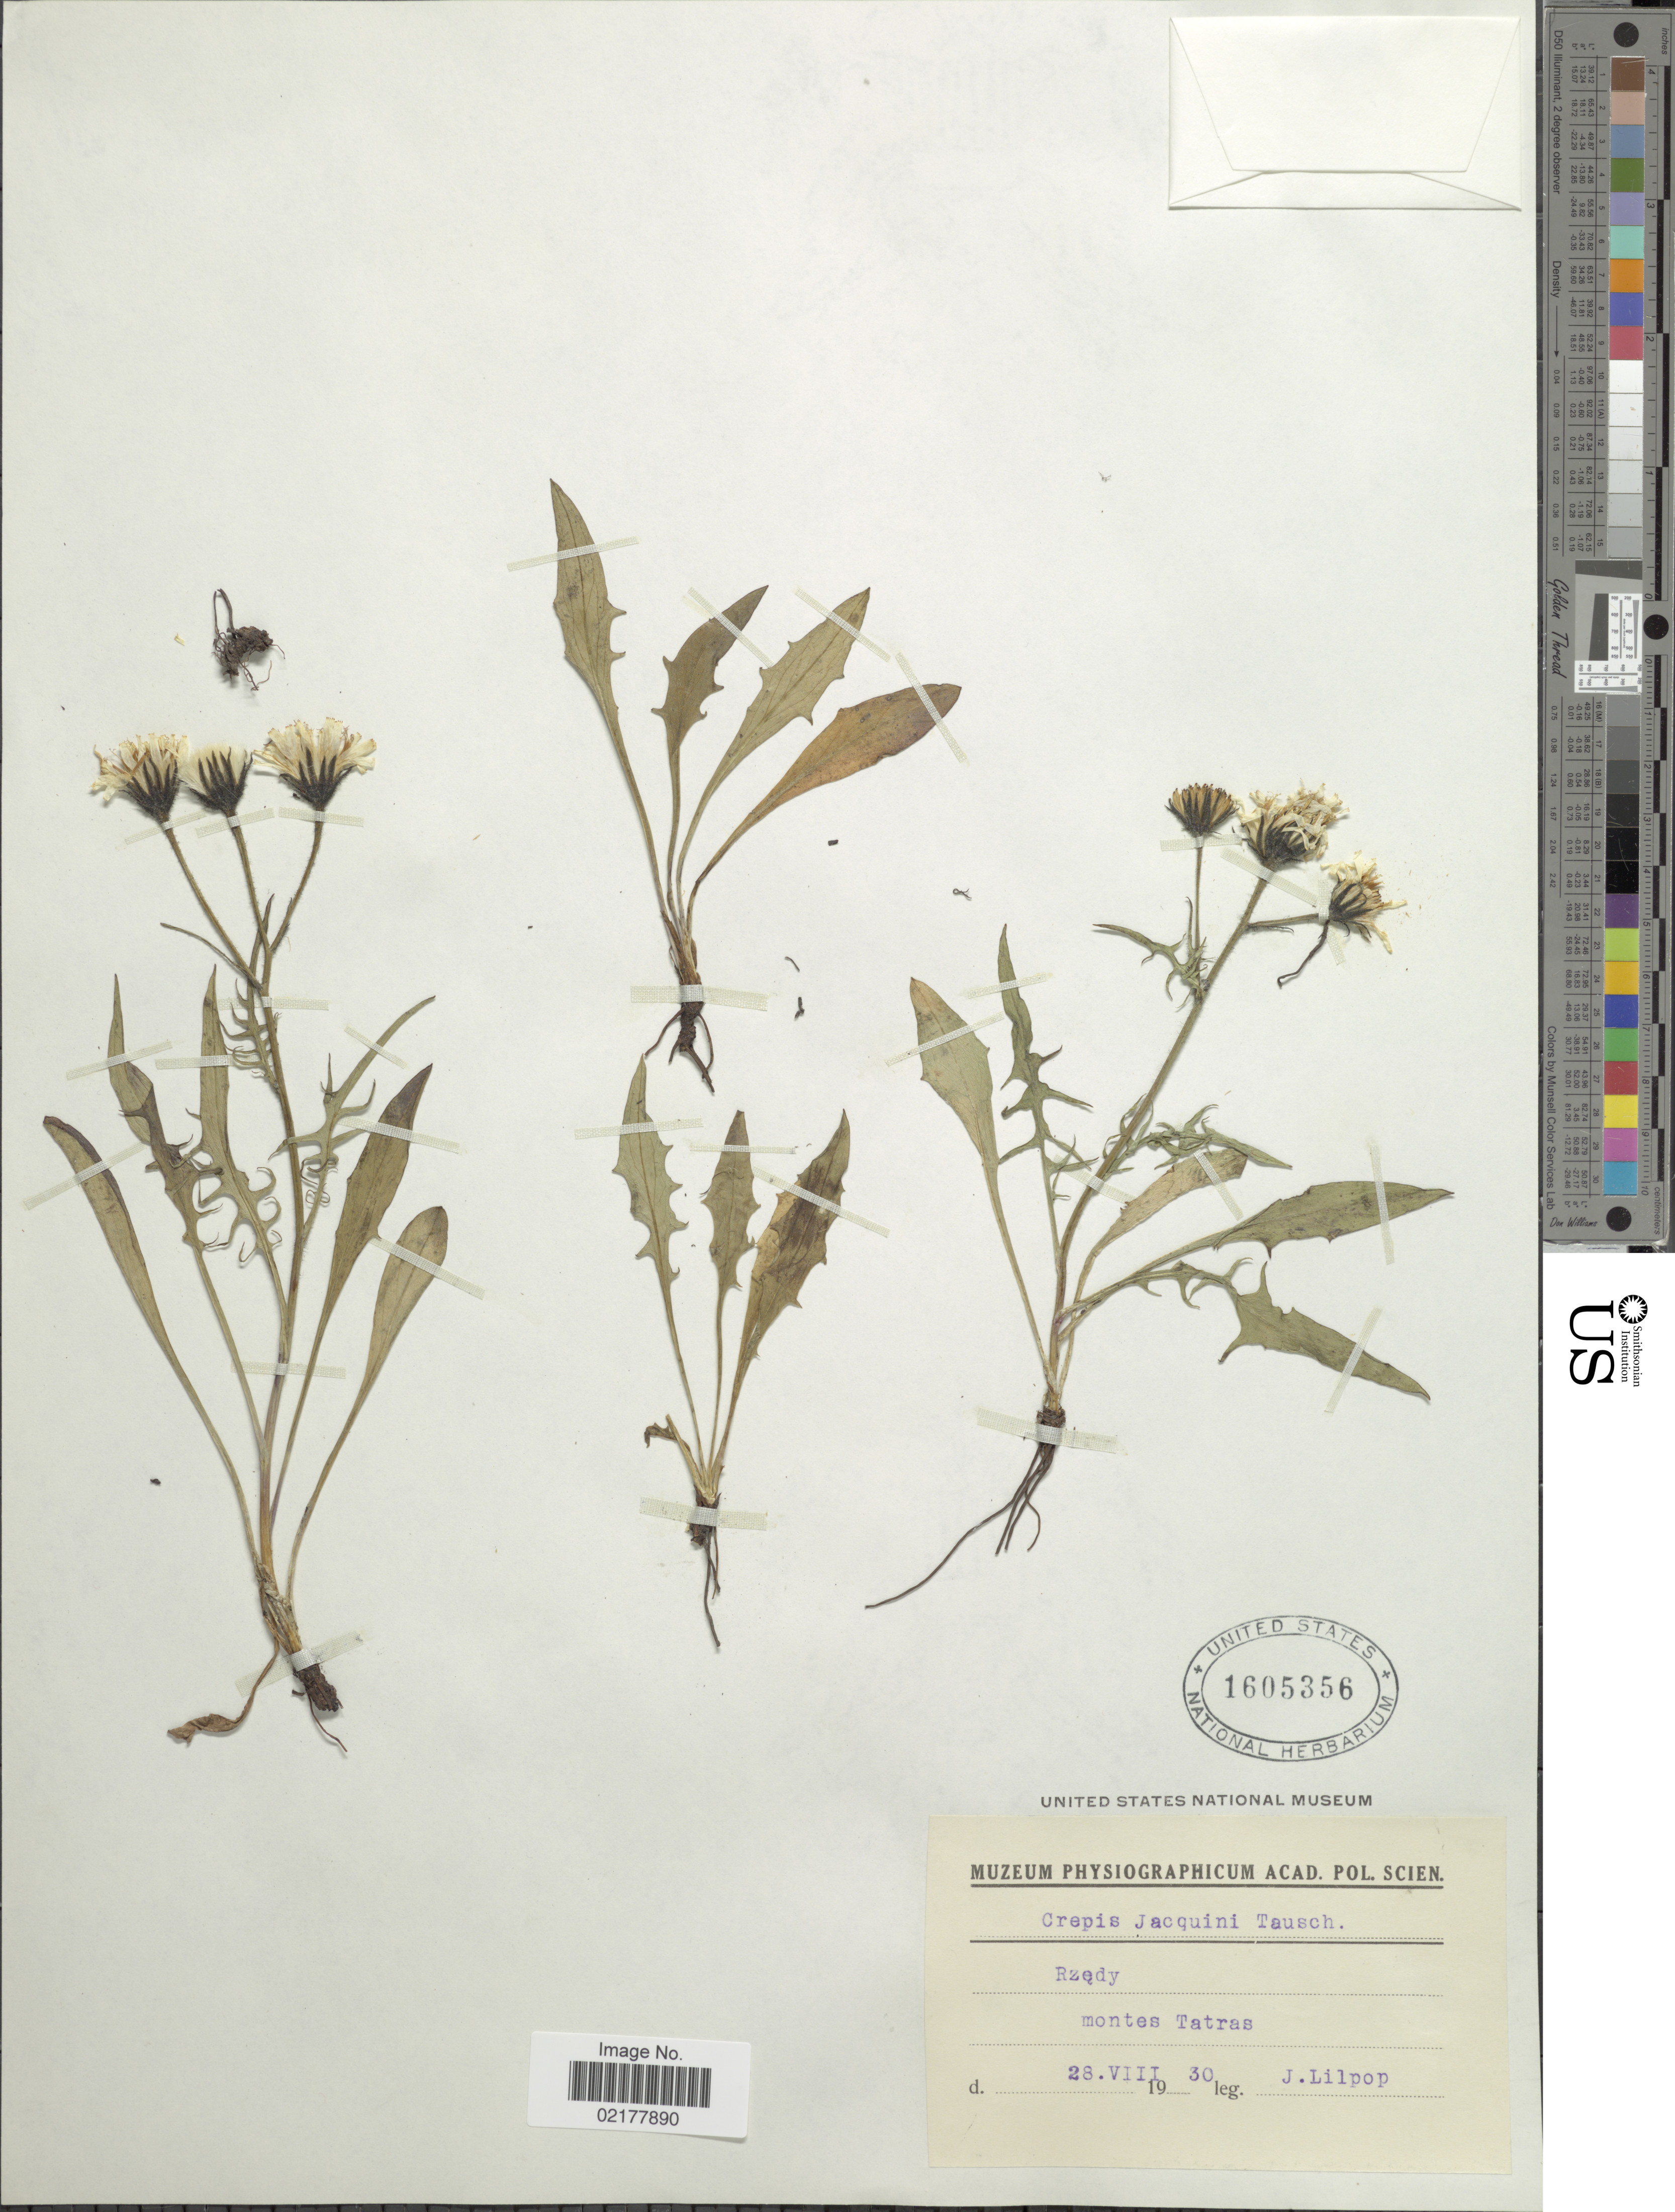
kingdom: Plantae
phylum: Tracheophyta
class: Magnoliopsida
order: Asterales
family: Asteraceae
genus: Crepis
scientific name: Crepis jacquinii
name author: Tausch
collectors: J. Lilpop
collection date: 1930-08-28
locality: Rzedy. montes Tatras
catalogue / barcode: US 1605356